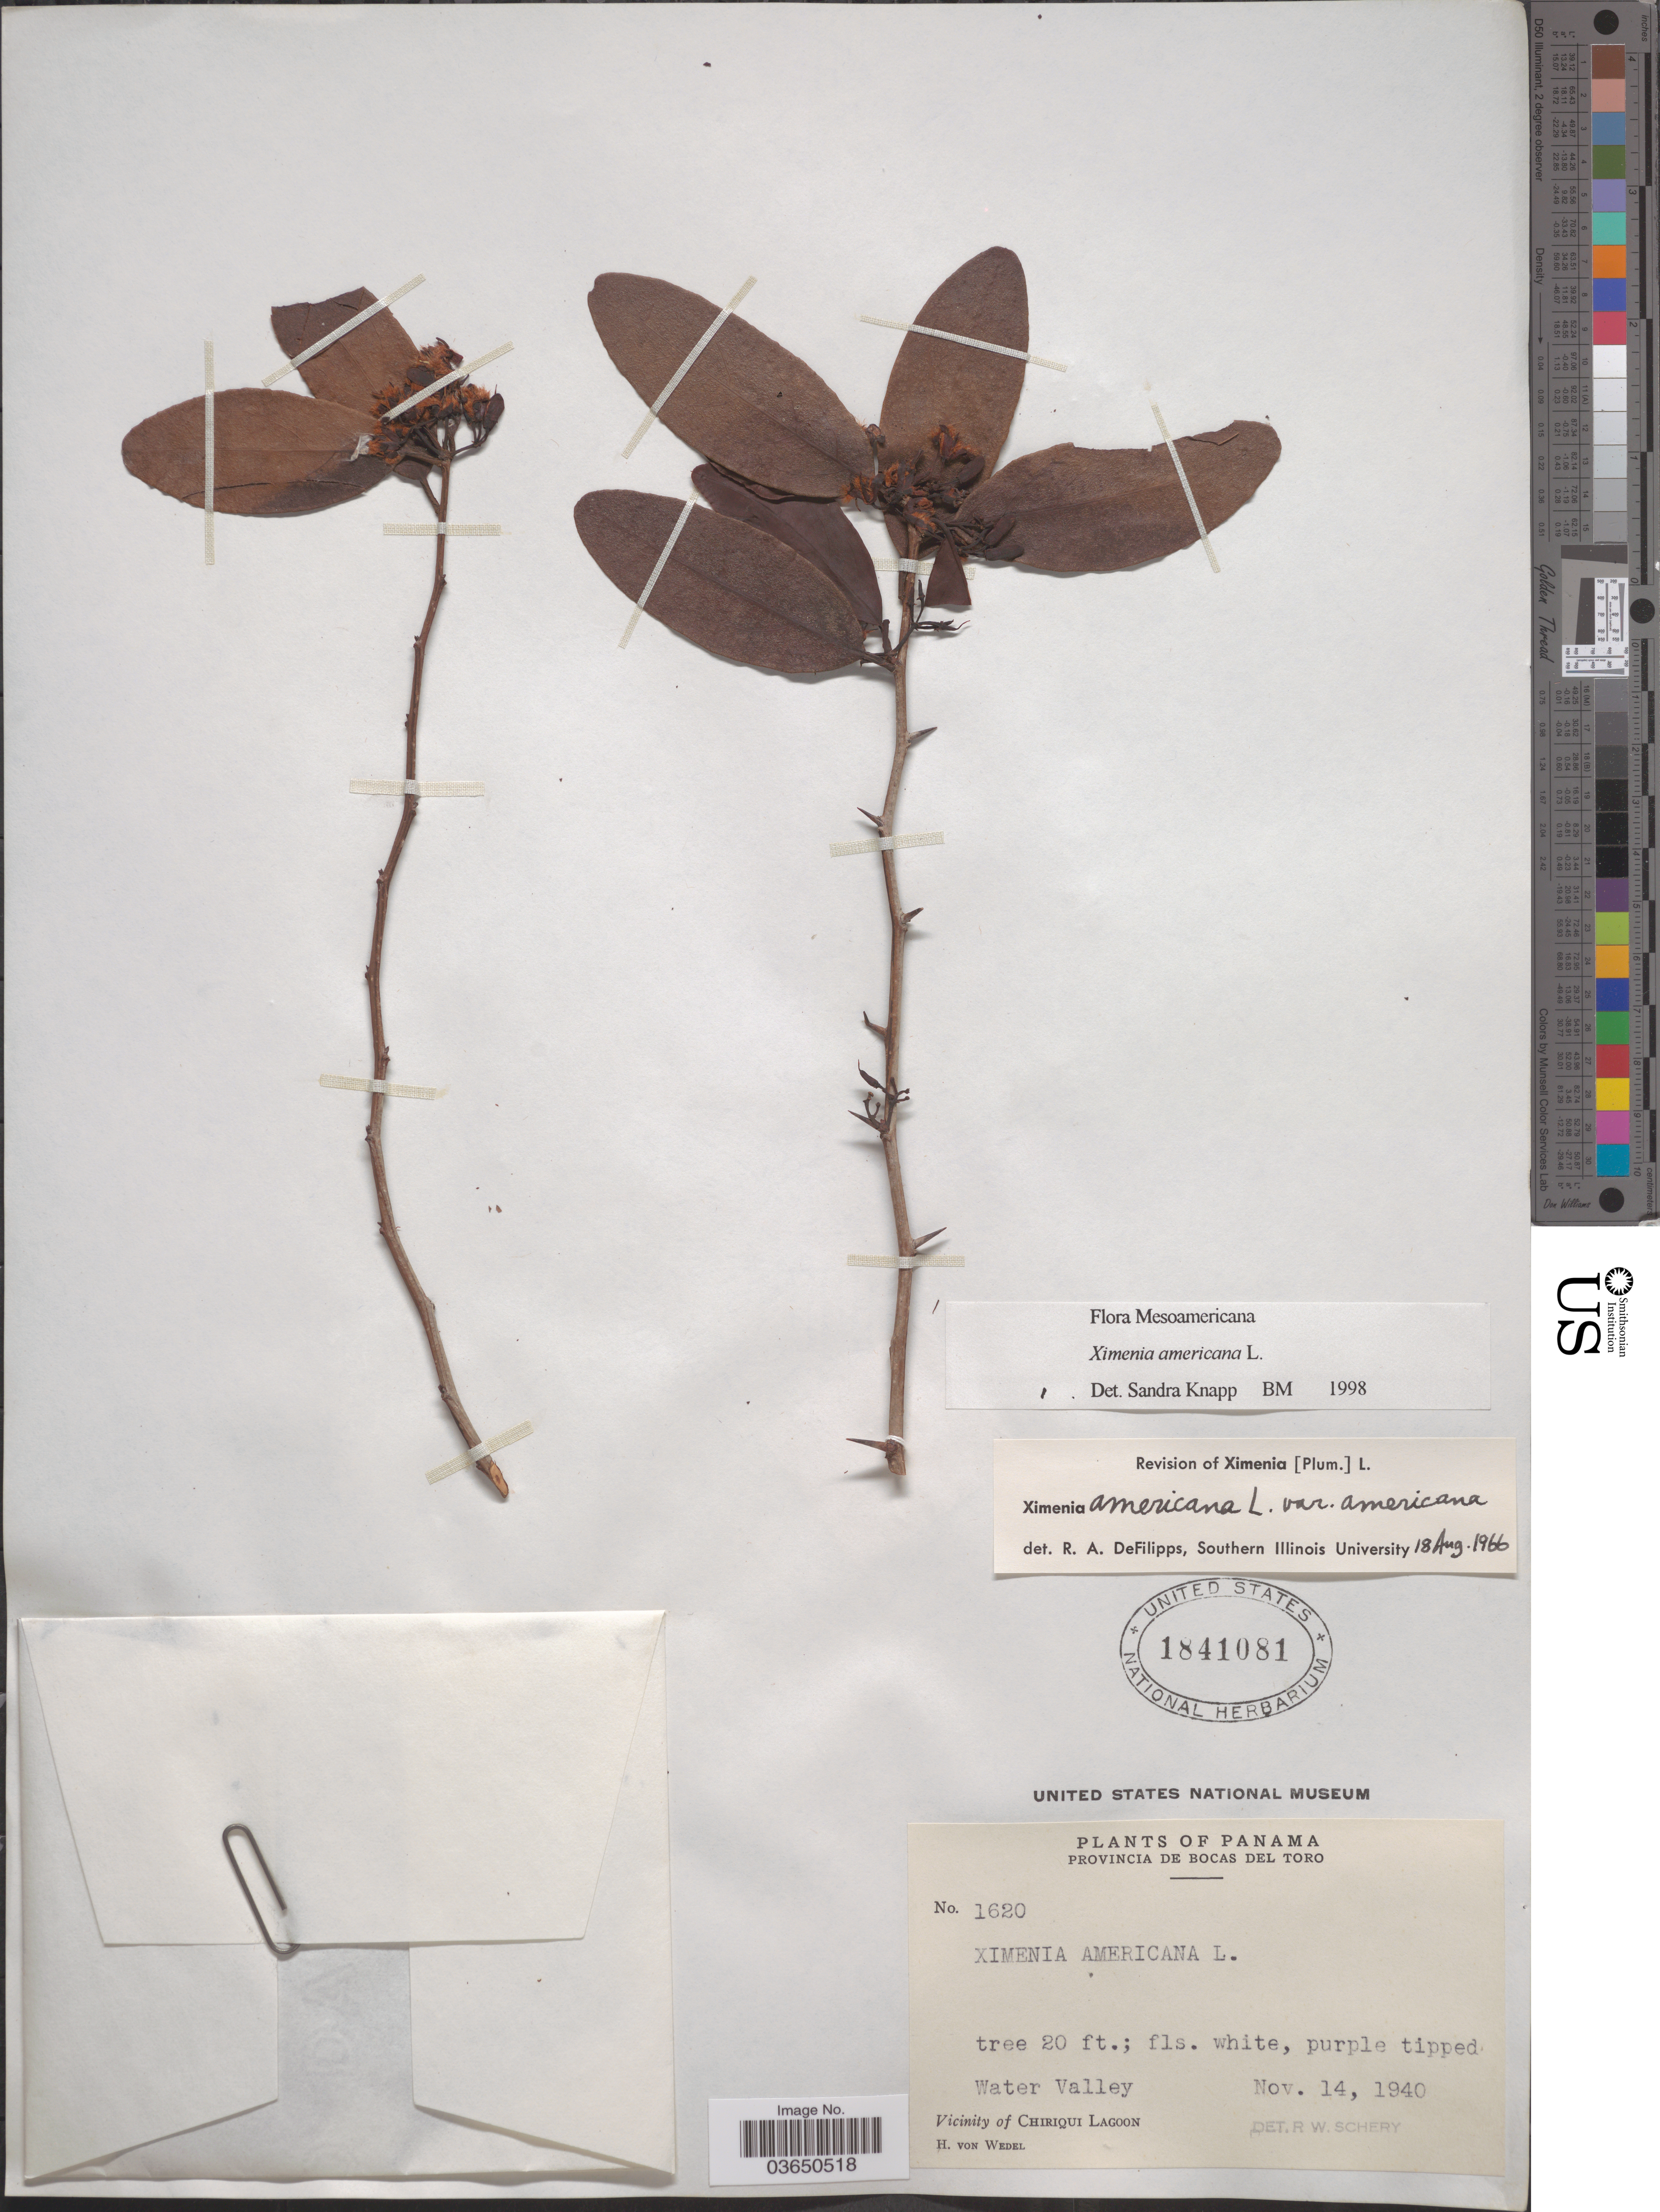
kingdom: Plantae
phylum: Tracheophyta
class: Magnoliopsida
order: Santalales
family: Ximeniaceae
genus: Ximenia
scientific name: Ximenia americana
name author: L.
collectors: H. von Wedel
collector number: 1620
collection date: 1940-11-14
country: Panama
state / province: Bocas del Toro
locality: Water Valley. Vicinity of Chiriqui Lagoon.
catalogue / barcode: US 1841081